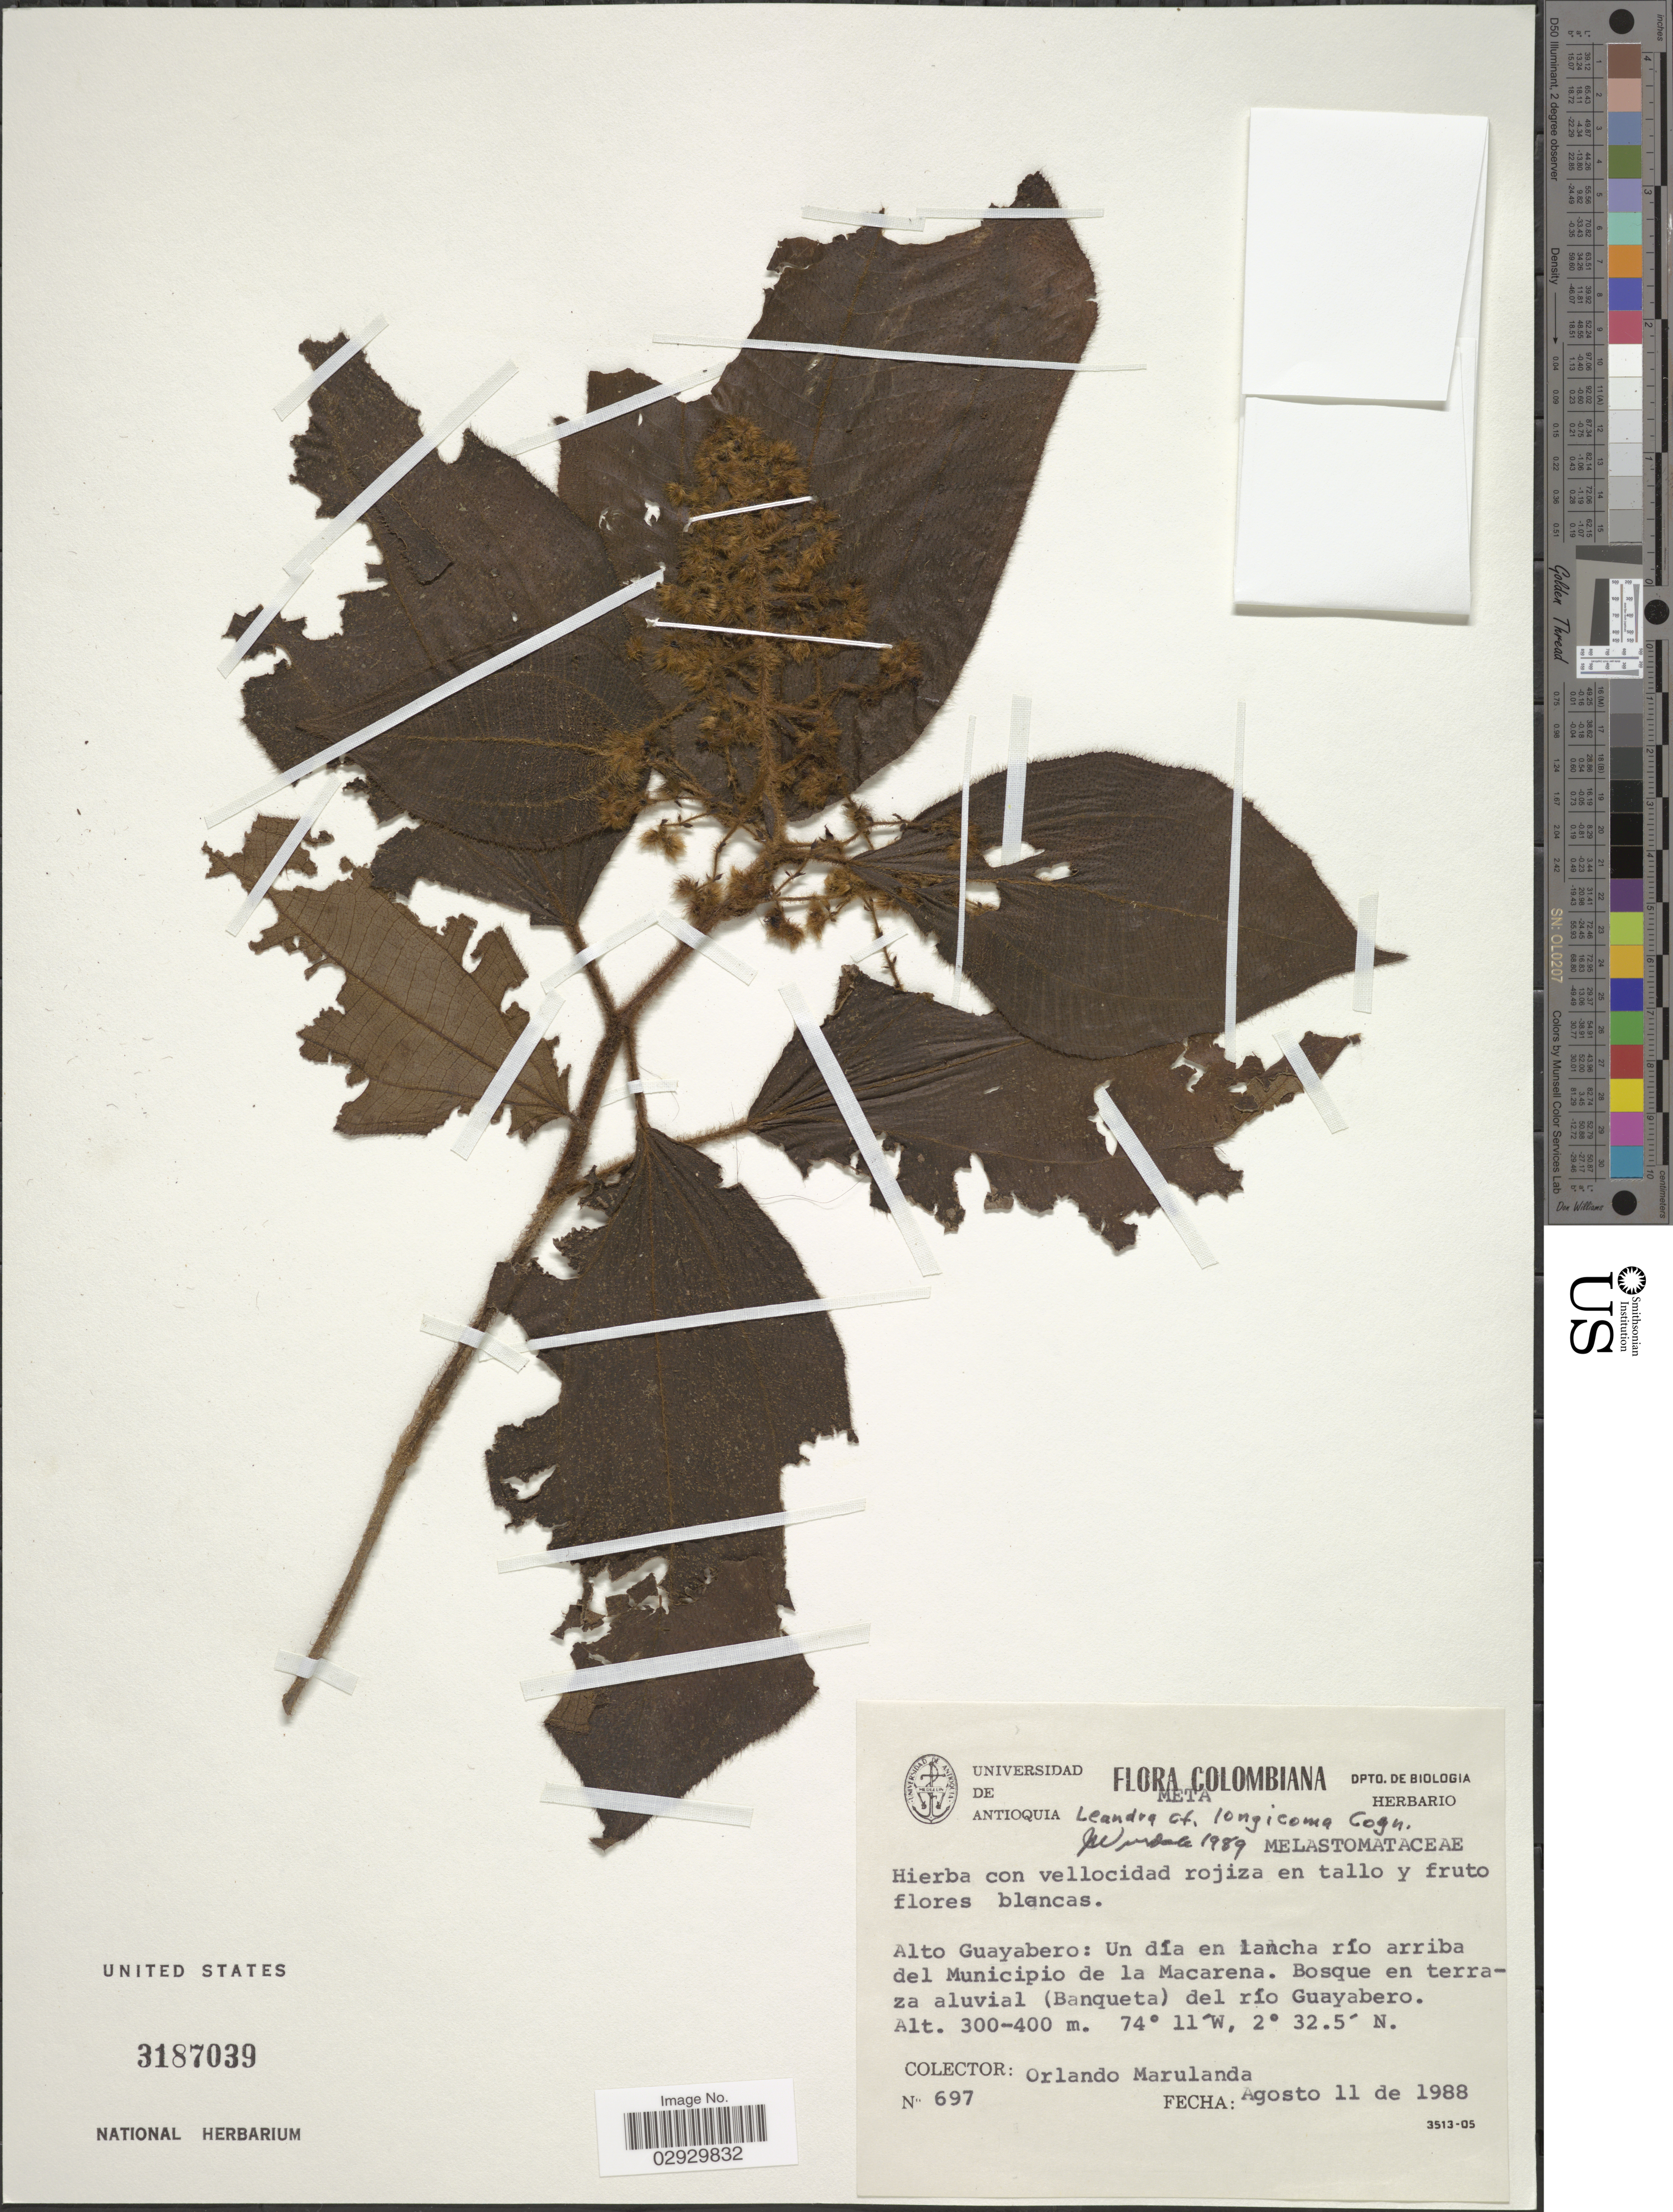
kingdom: Plantae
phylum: Tracheophyta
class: Magnoliopsida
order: Myrtales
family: Melastomataceae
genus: Leandra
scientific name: Leandra longicoma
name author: Cogn.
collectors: O. Marulanda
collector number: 697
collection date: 1988-08-11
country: Colombia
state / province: Meta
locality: Alto Guayabero: Un día en lancha río arriba del Municipio de la Macarena. Bosque en terraza aluvial (Banqueta) del río Guayabero.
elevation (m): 300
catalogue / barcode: US 3187039